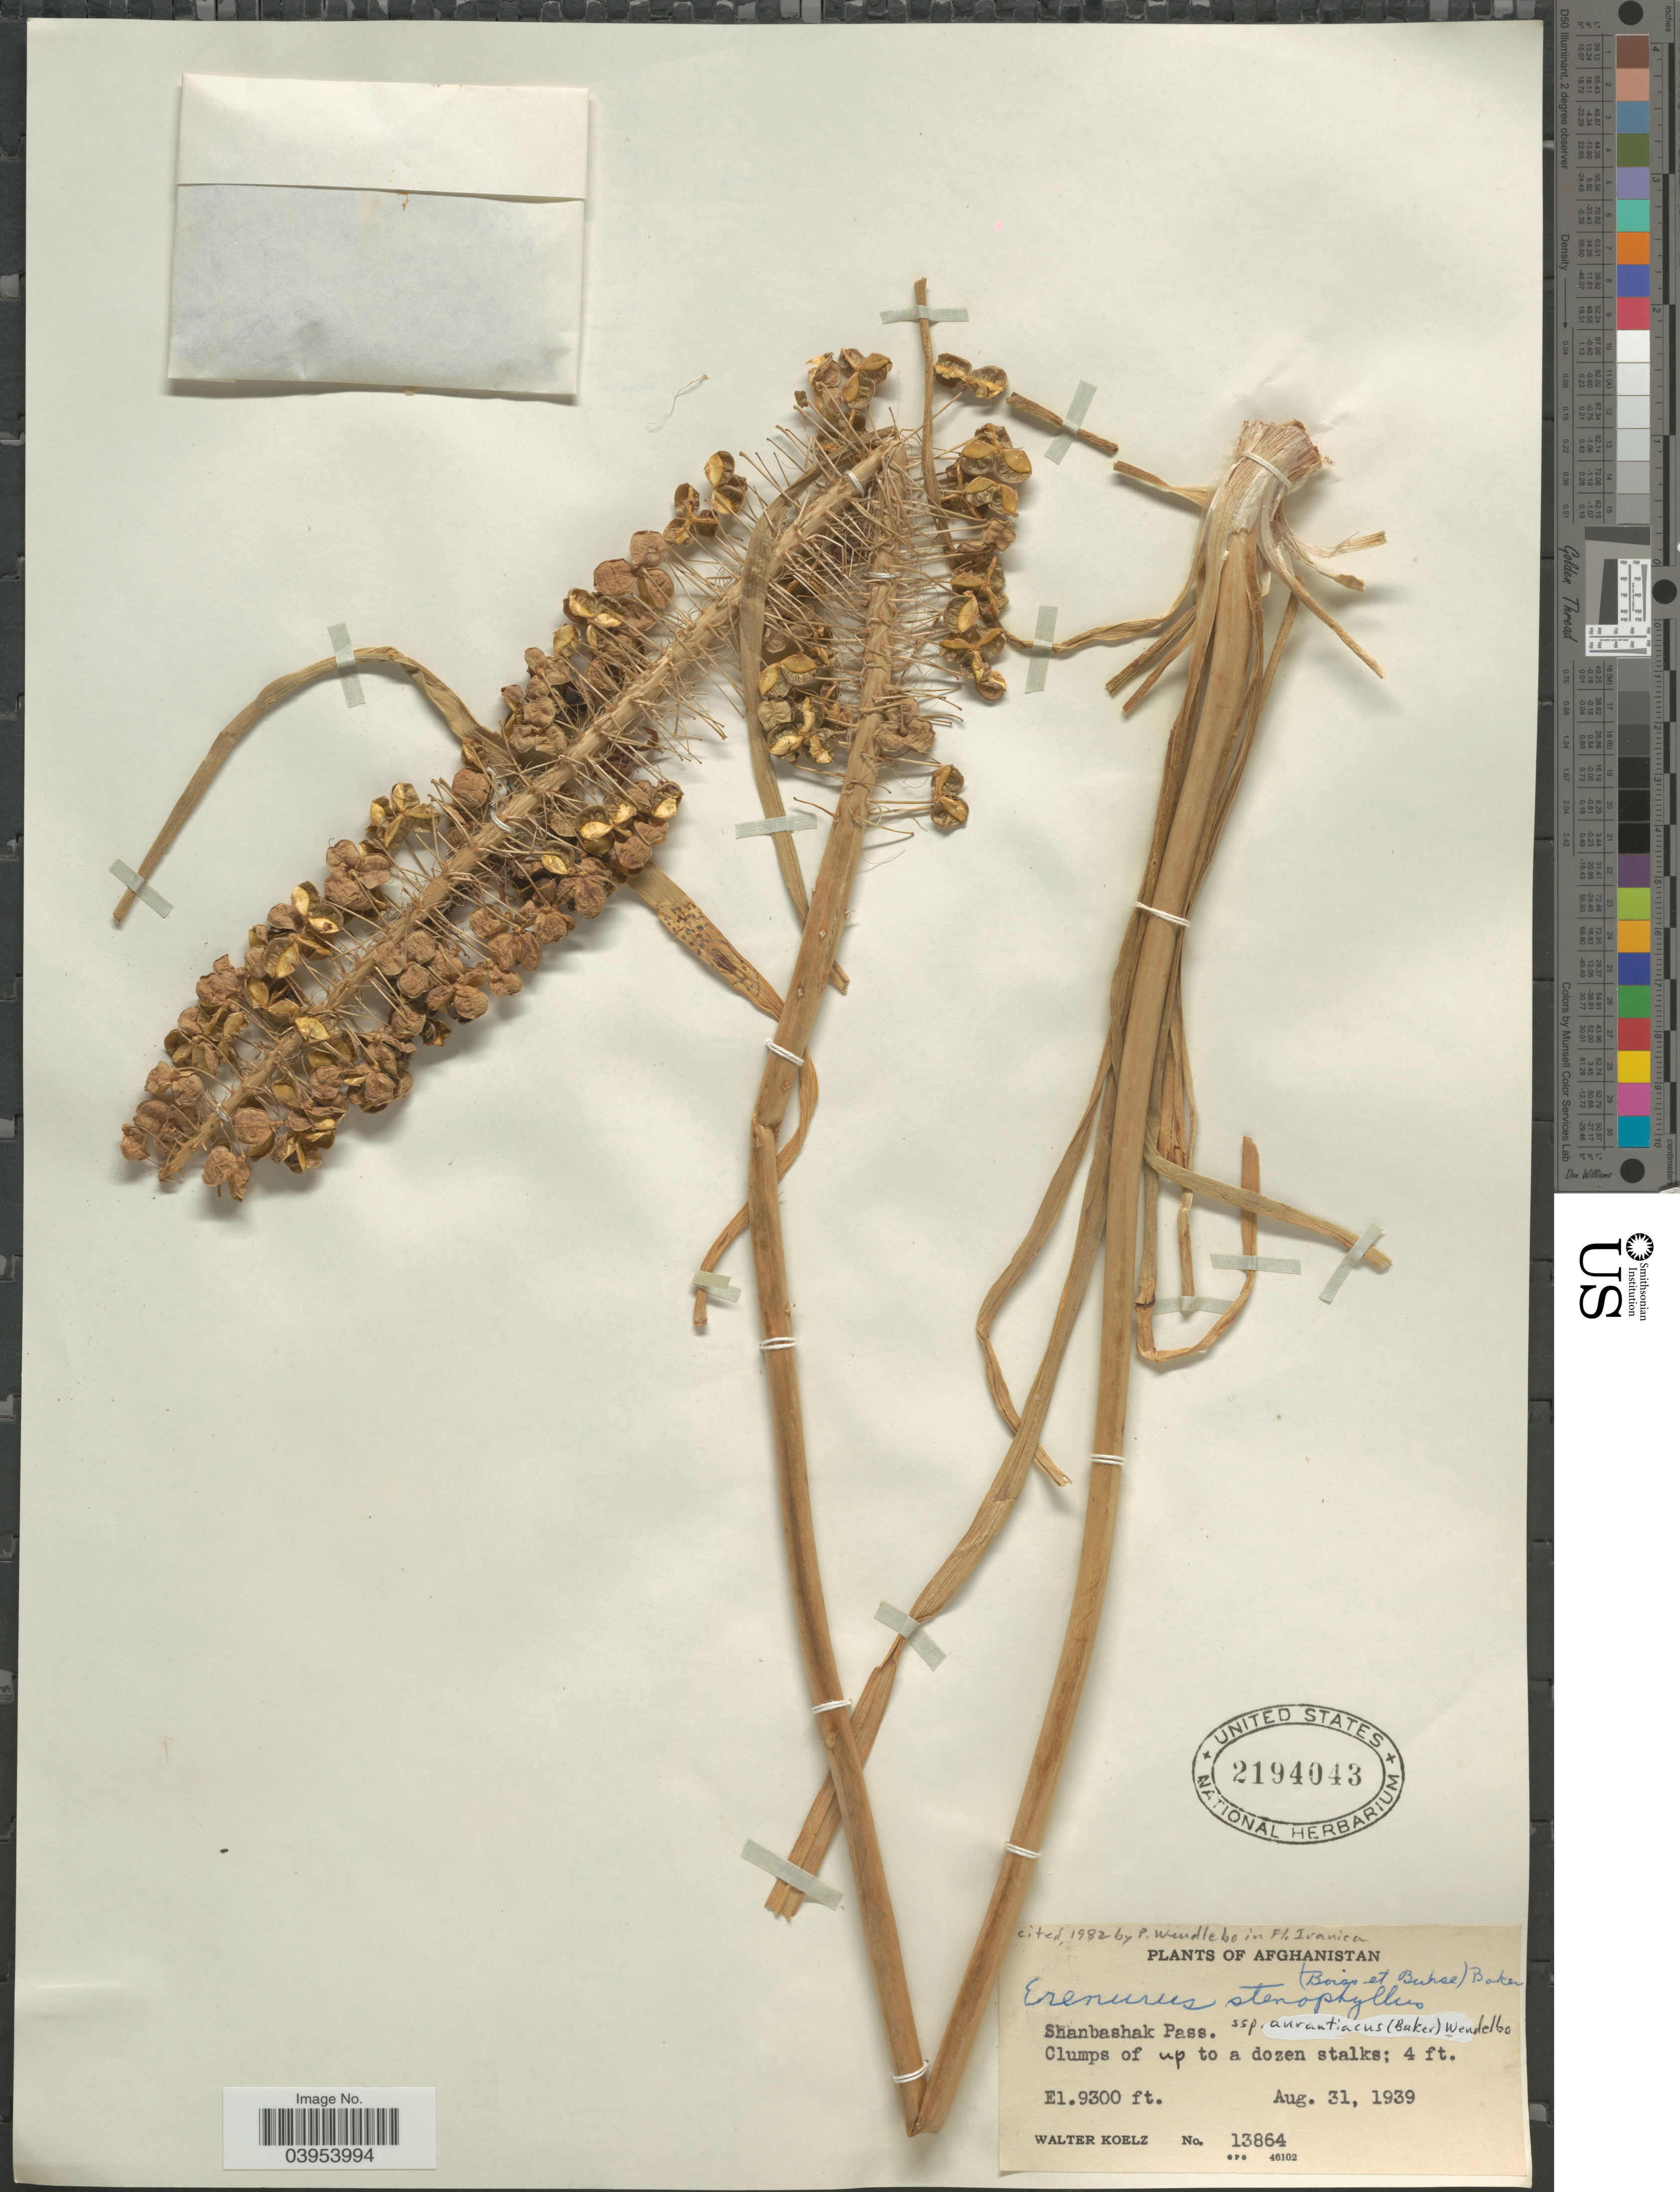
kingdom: Plantae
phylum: Tracheophyta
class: Liliopsida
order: Asparagales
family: Asphodelaceae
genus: Eremurus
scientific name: Eremurus stenophyllus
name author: (Boiss. & Buhse) Baker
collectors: W. N. Koelz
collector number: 13864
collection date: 1939-08-31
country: Afghanistan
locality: Shanbashak Pass.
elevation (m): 2835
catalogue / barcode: US 2194043